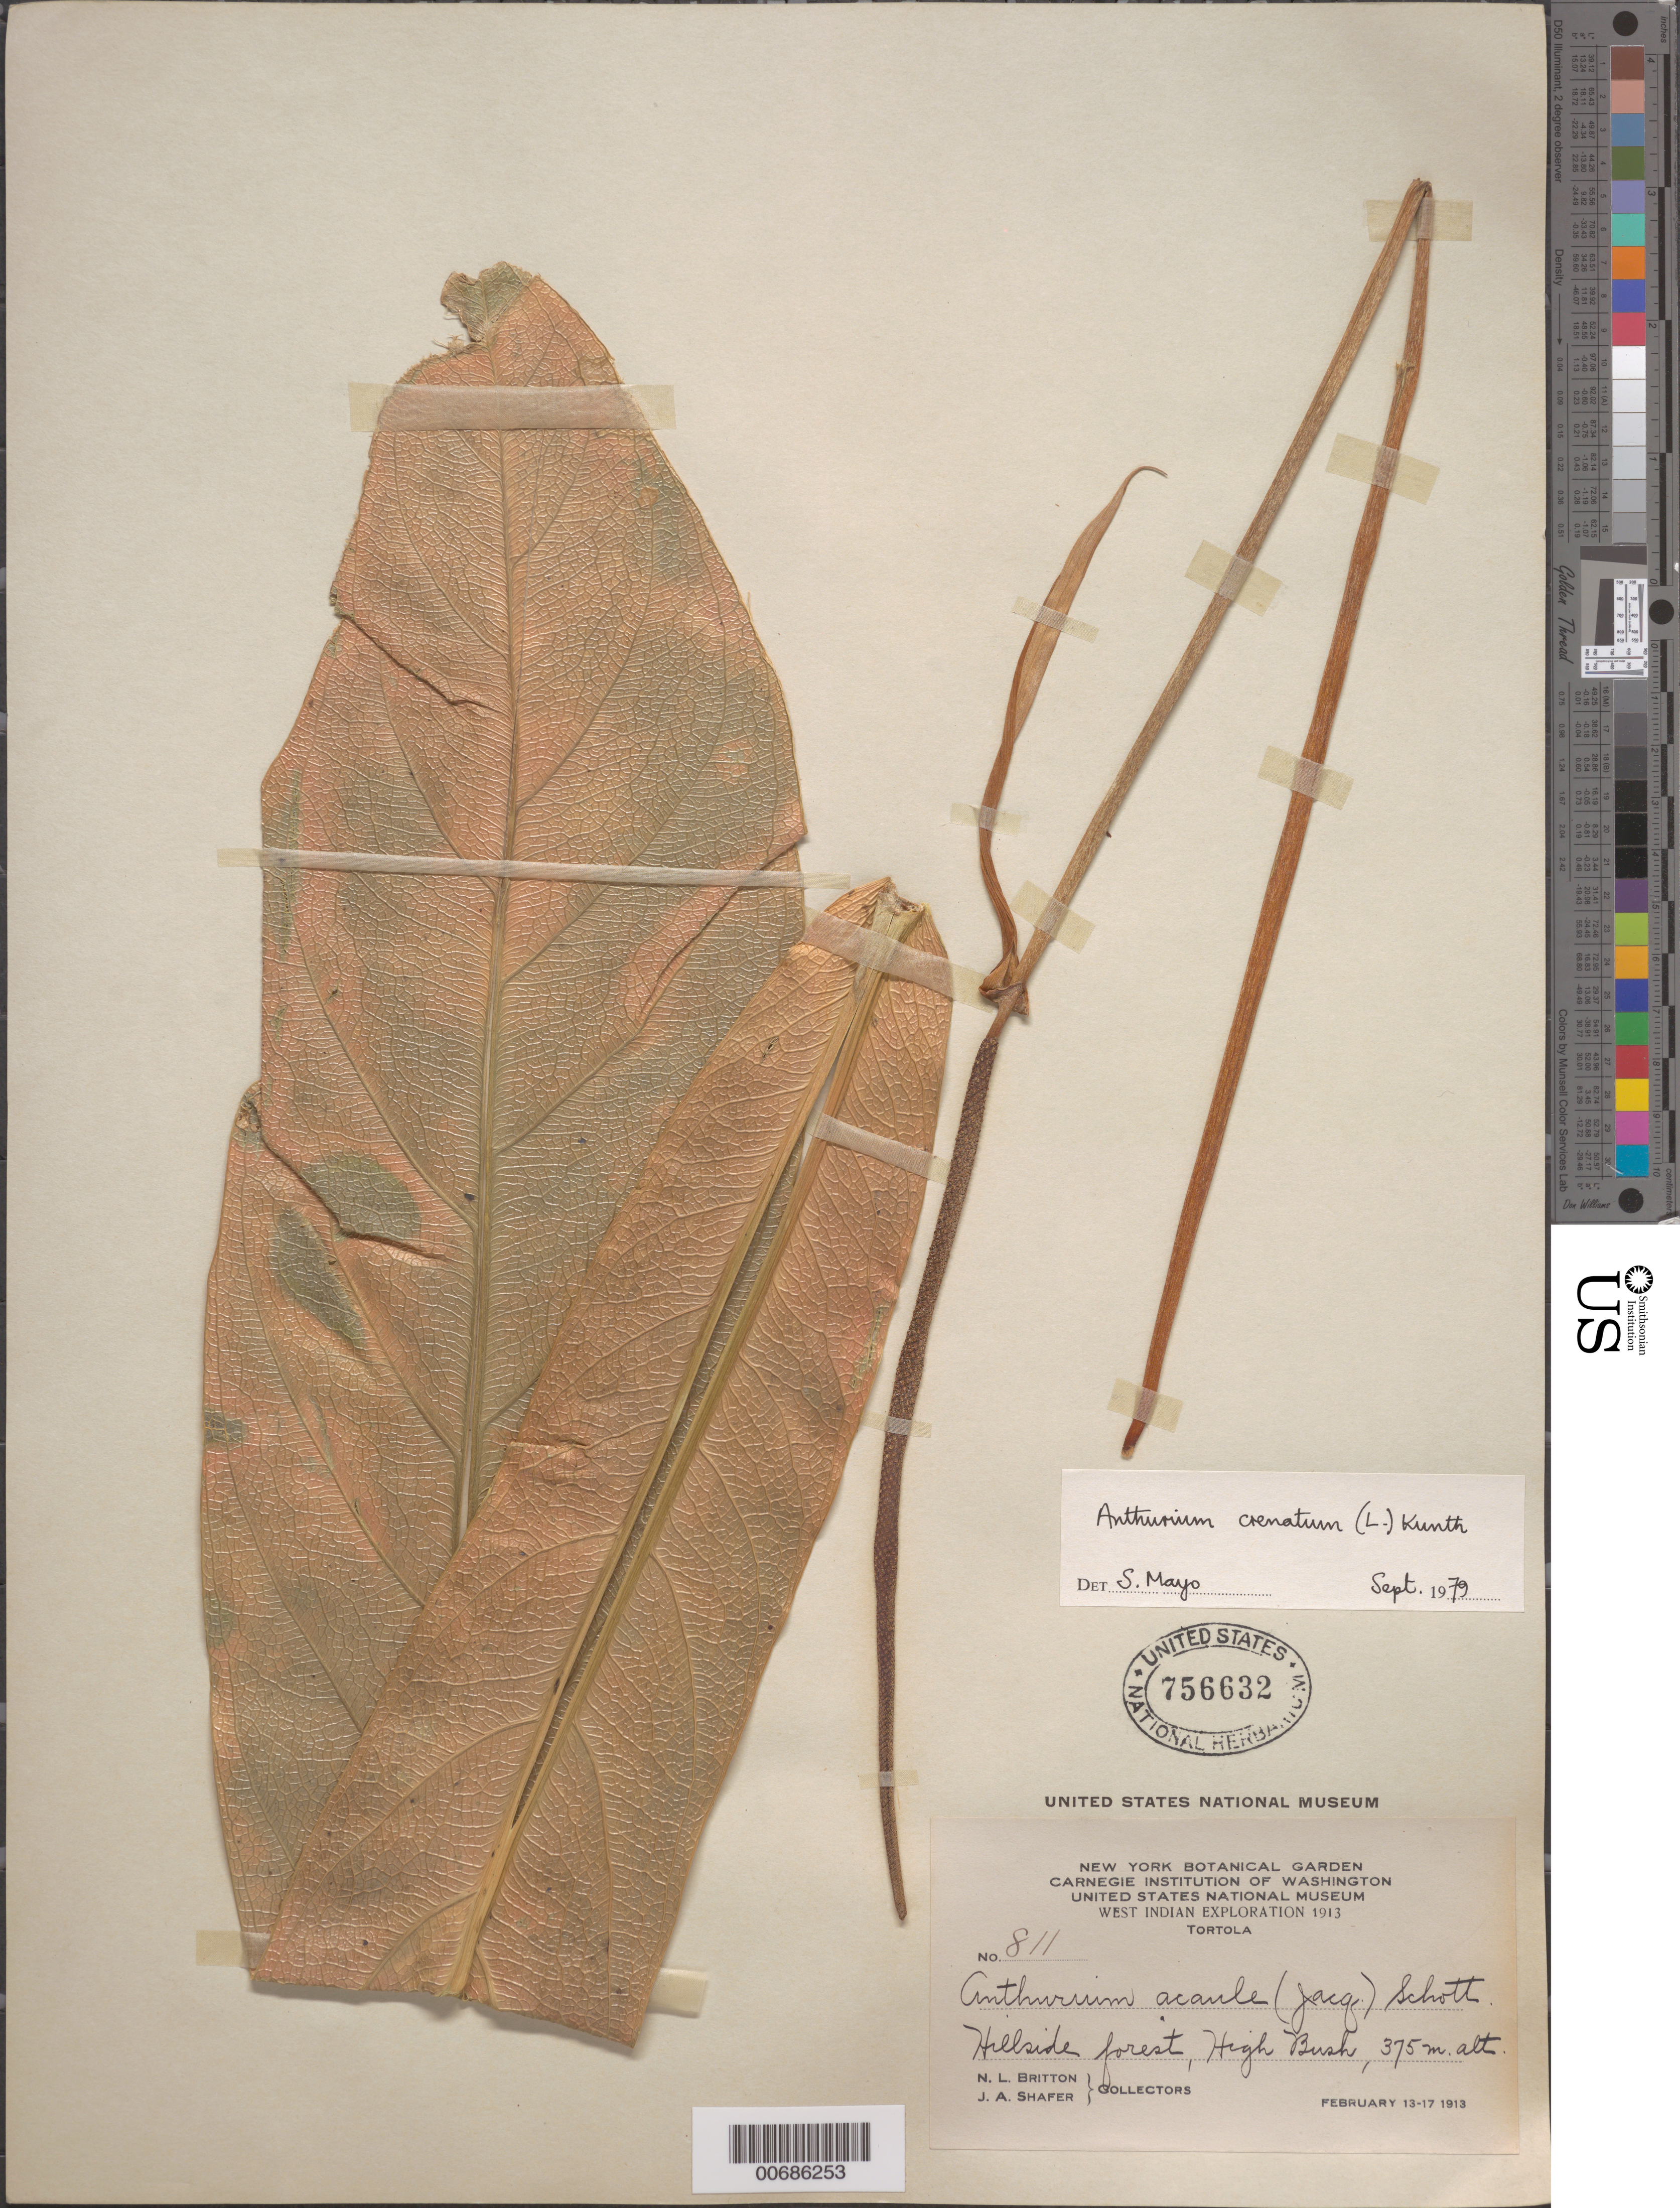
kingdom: Plantae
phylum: Tracheophyta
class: Liliopsida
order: Alismatales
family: Araceae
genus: Anthurium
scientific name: Anthurium crenatum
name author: (L.) Kunth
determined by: Mayo, S.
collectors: N. Britton & J. A. Shafer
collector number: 811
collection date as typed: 13 Feb 1913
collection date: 1913-02-13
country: British Virgin Islands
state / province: Tortola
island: Tortola Island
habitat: Hillside forest, High Bush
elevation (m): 375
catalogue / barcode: US 756632